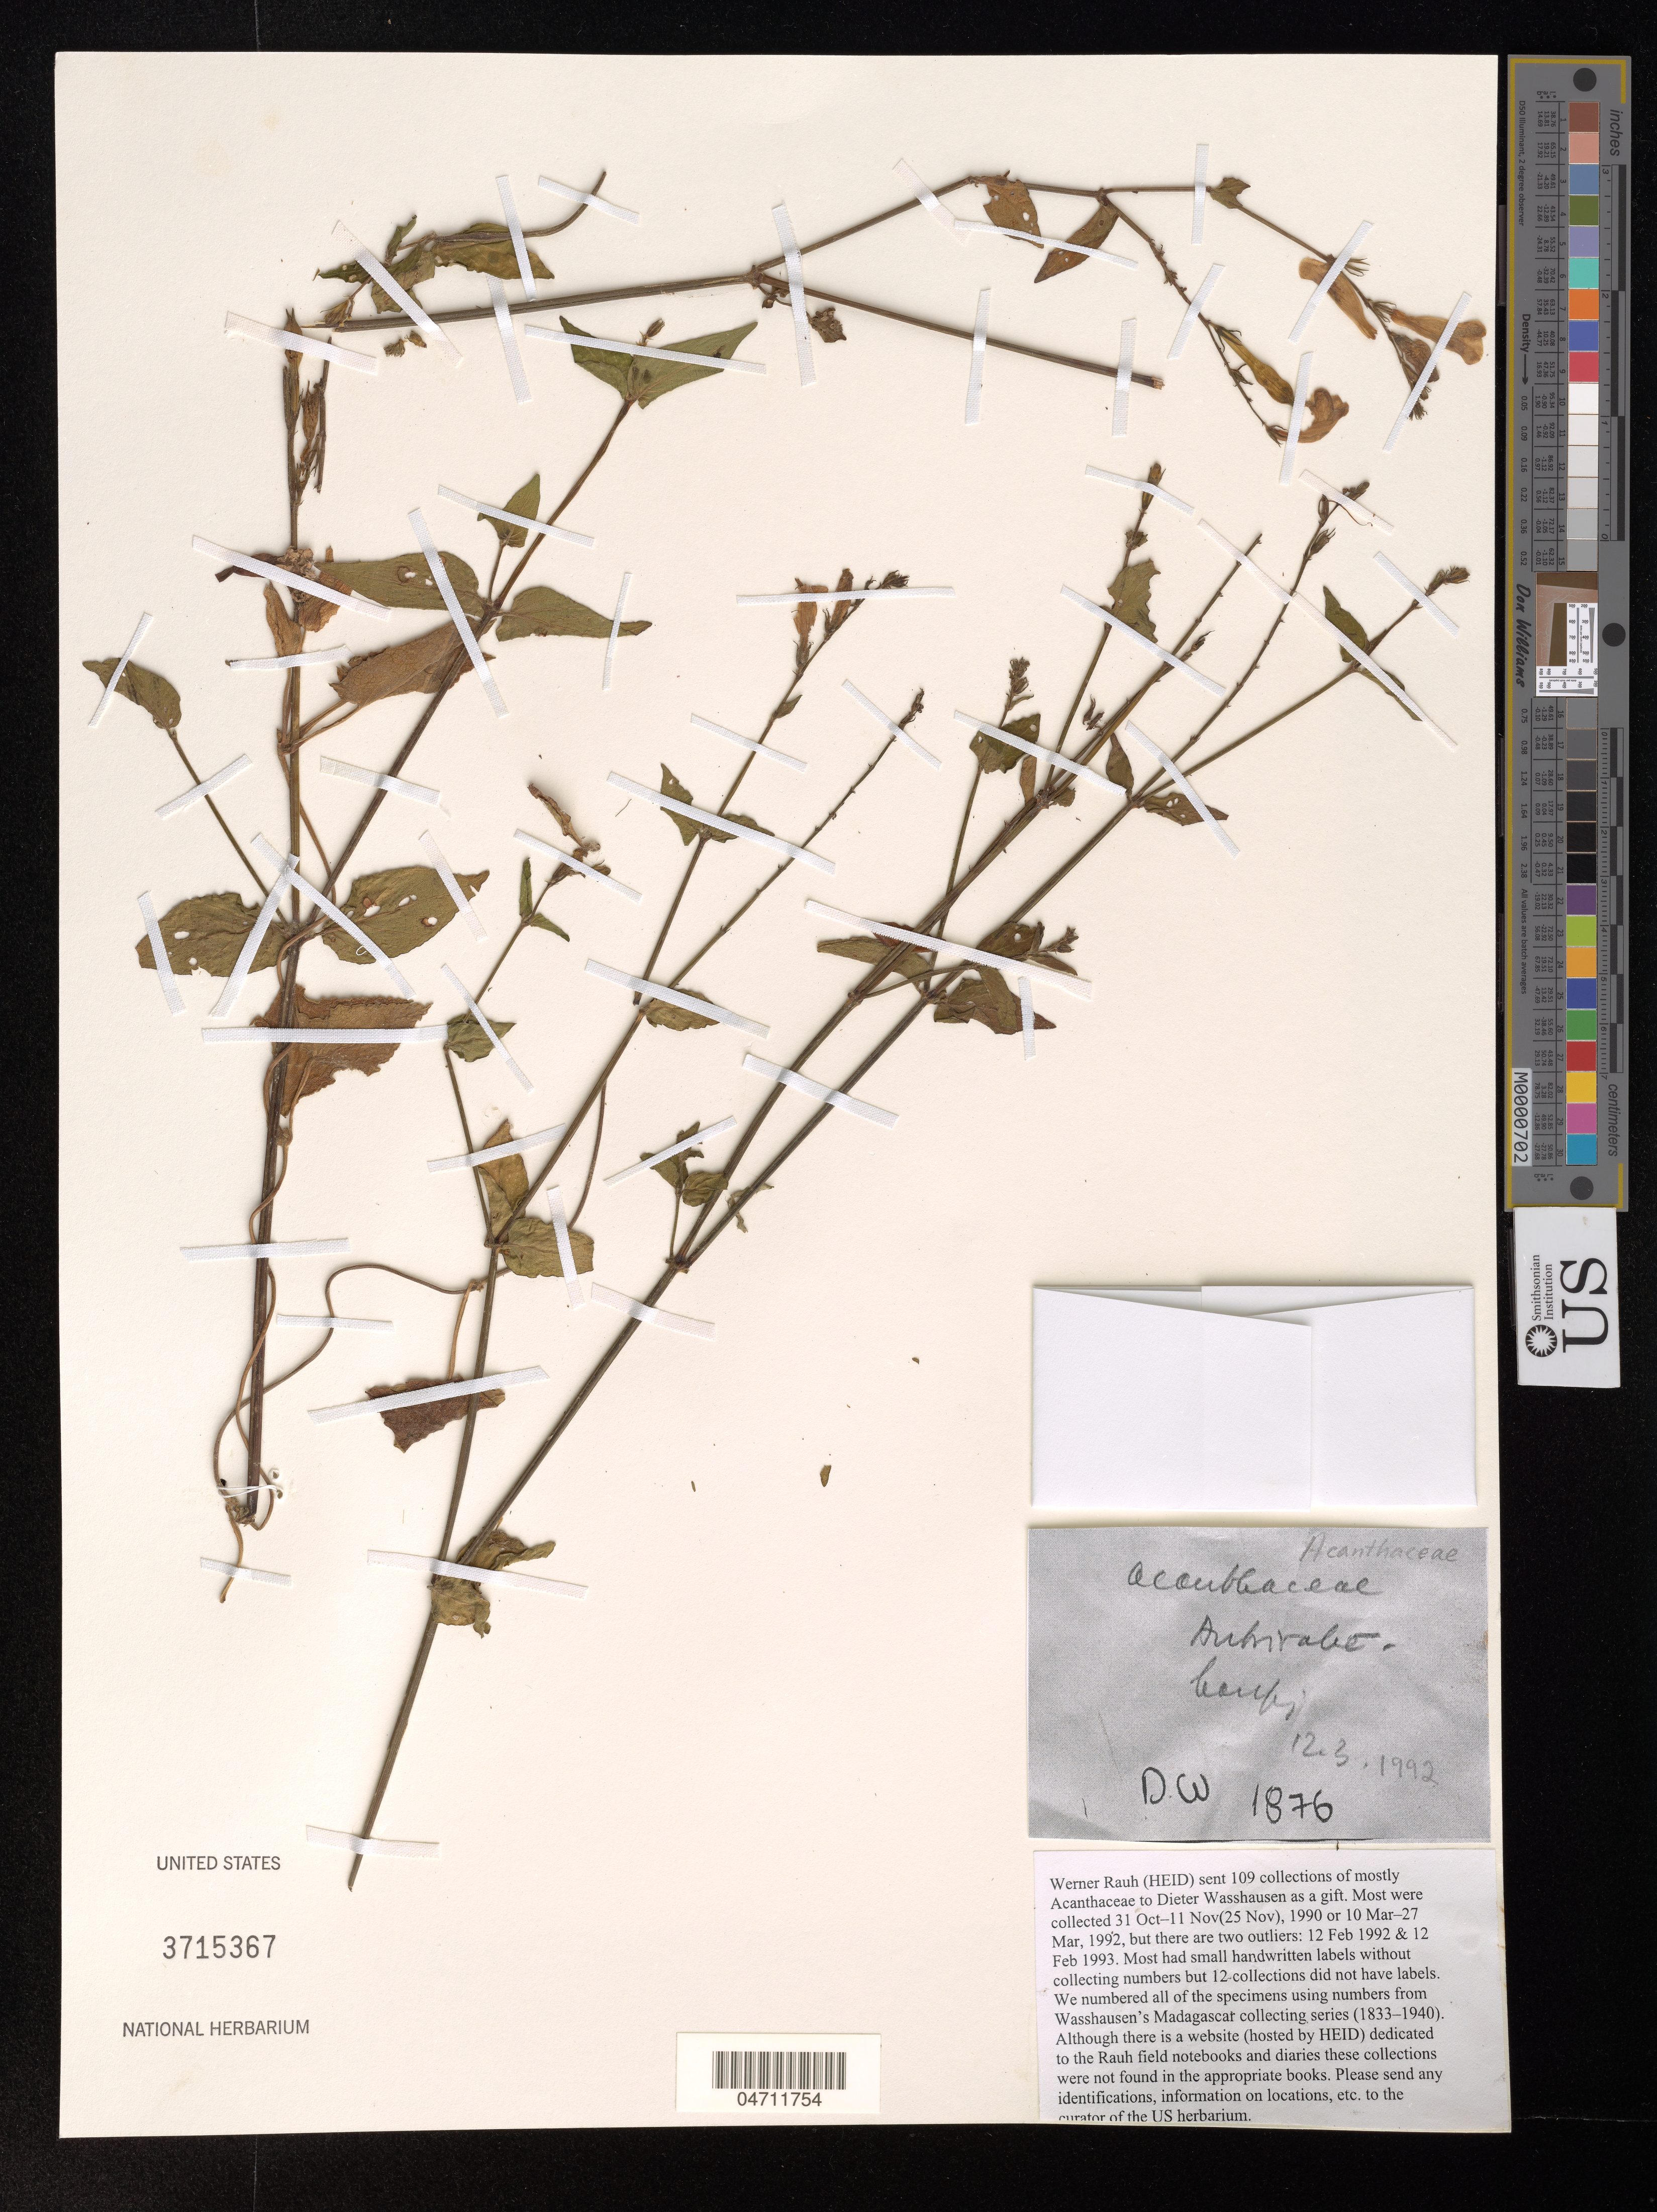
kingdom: Plantae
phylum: Tracheophyta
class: Magnoliopsida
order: Lamiales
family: Acanthaceae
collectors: W. Rauh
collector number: DW 1876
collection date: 1992-03-12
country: Madagascar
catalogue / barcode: US 3715367